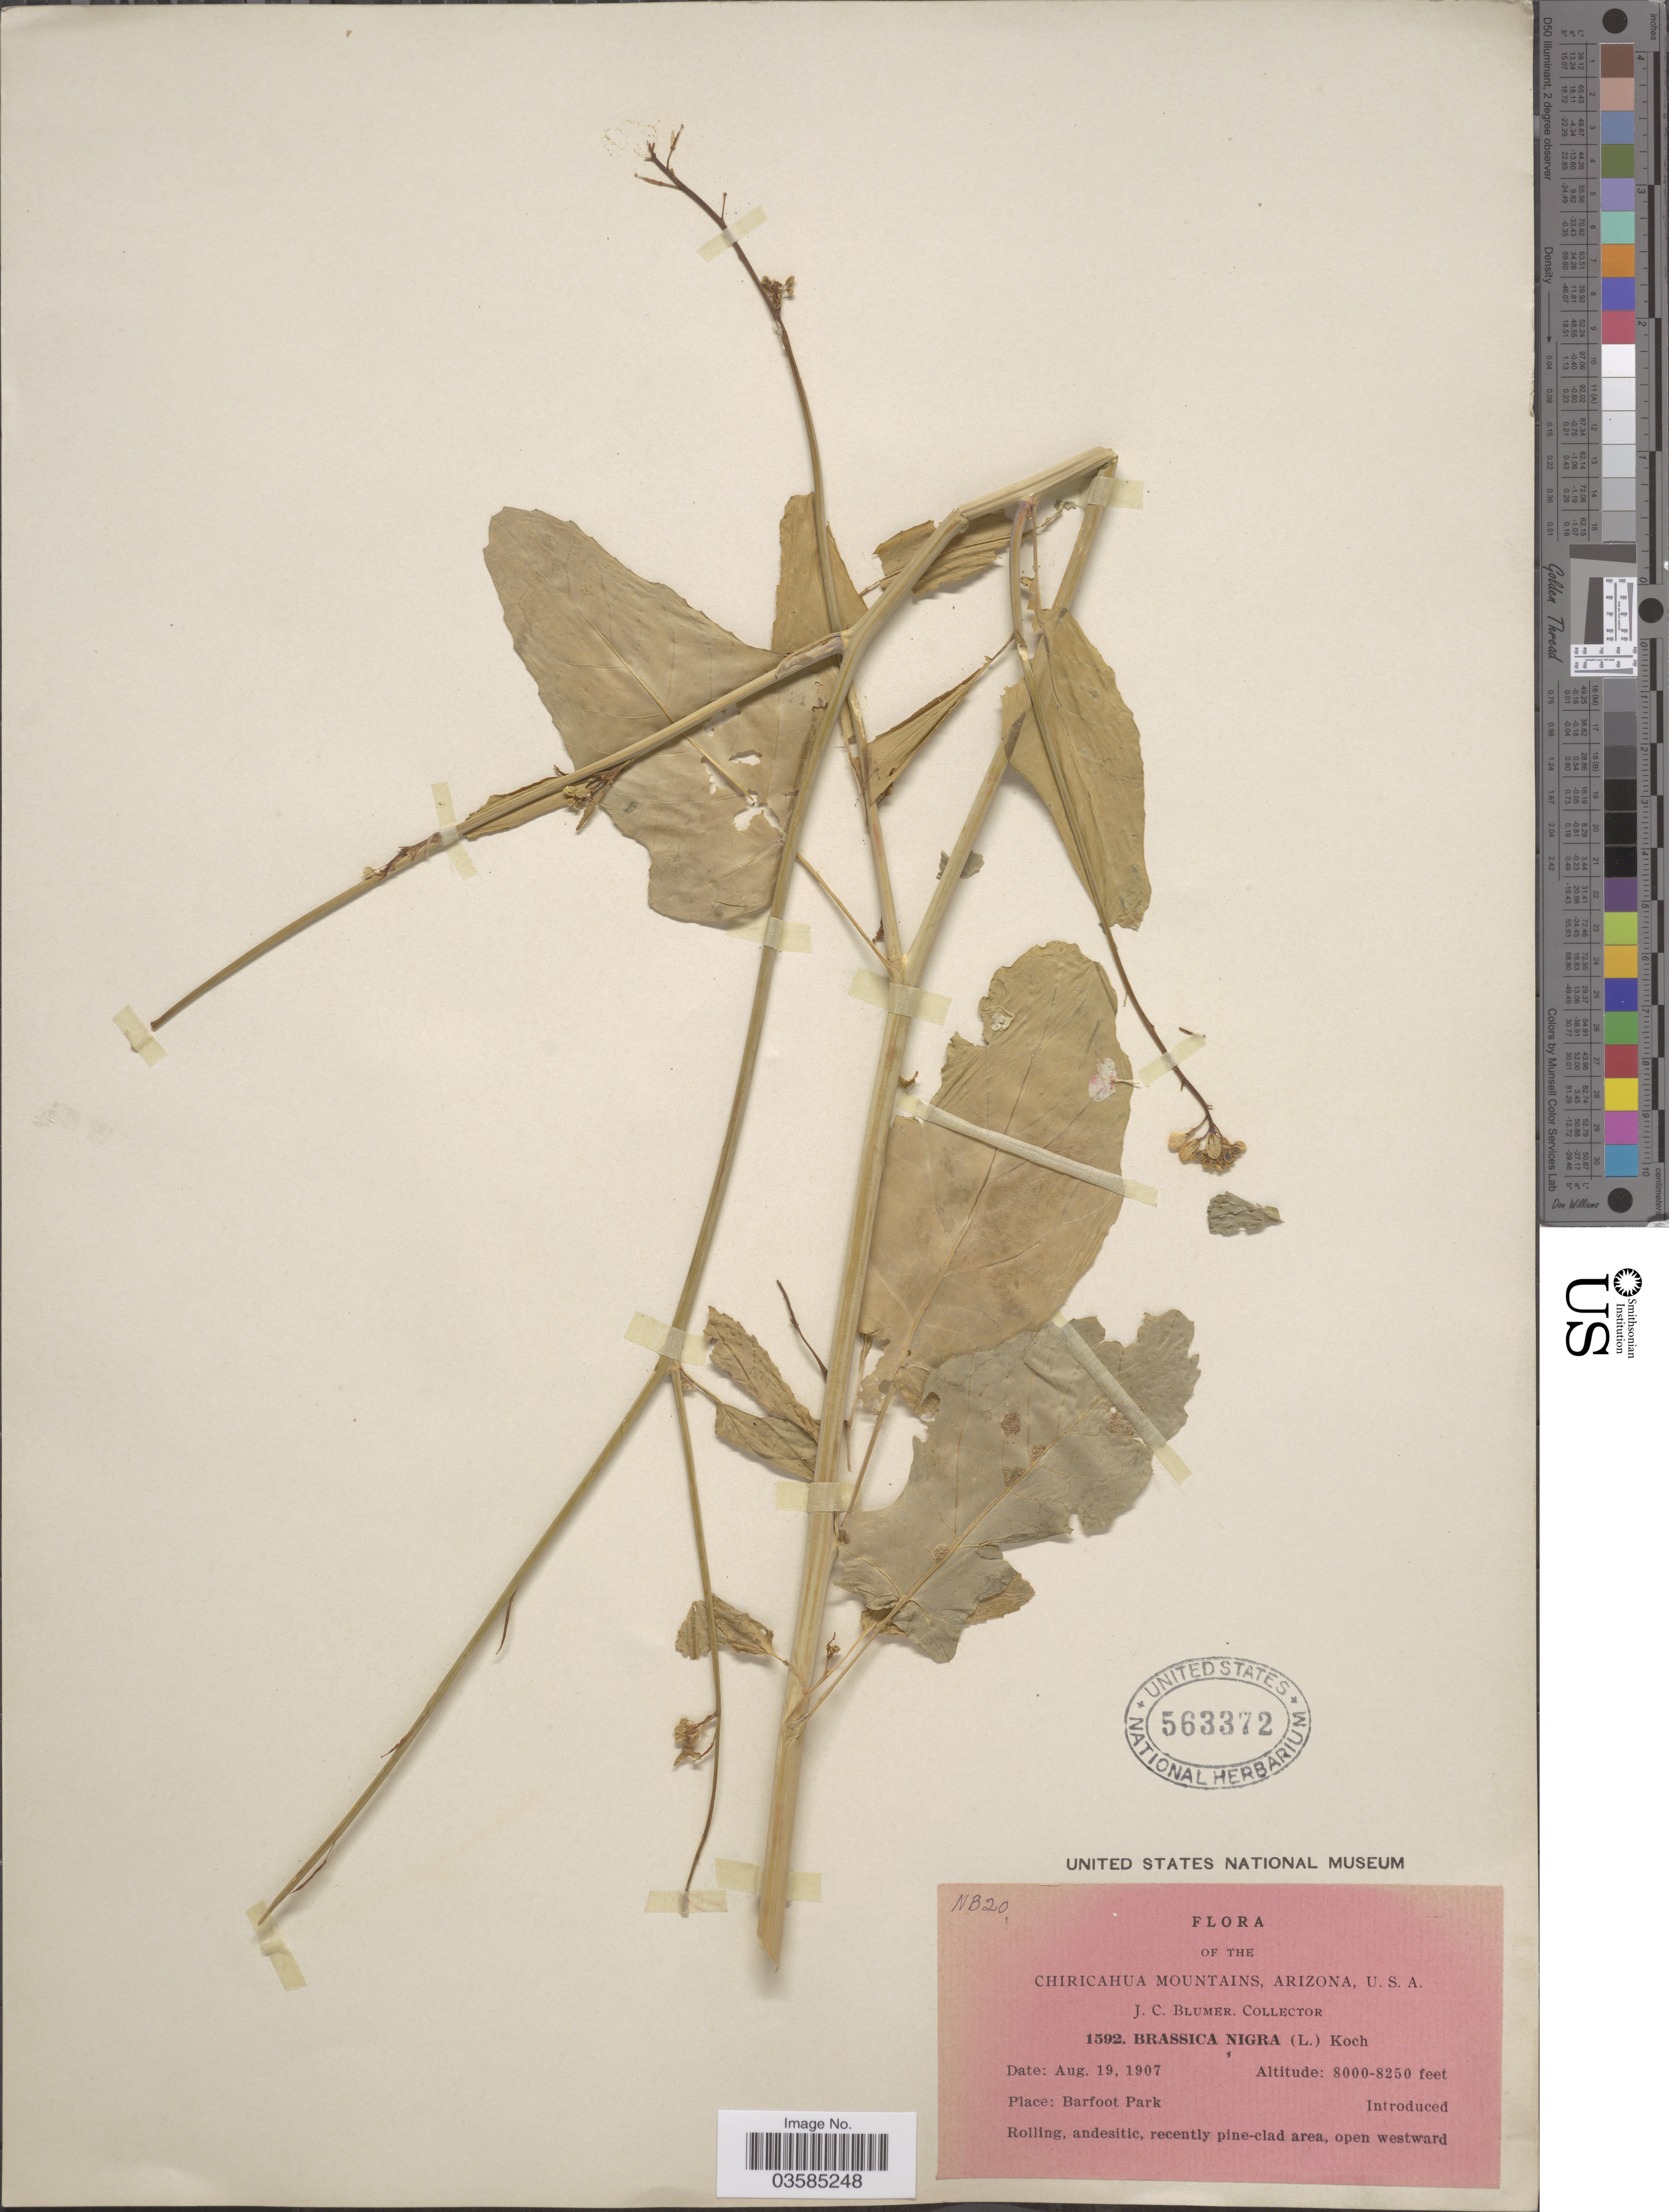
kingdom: Plantae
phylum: Tracheophyta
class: Magnoliopsida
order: Brassicales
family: Brassicaceae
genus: Brassica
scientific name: Brassica nigra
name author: (L.) W.D.J. Koch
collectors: J. C. Blumer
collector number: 1592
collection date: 1907-08-19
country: United States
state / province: Arizona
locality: Chiricahua Mountains. Barfoot Park.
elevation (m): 2438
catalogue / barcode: US 563372